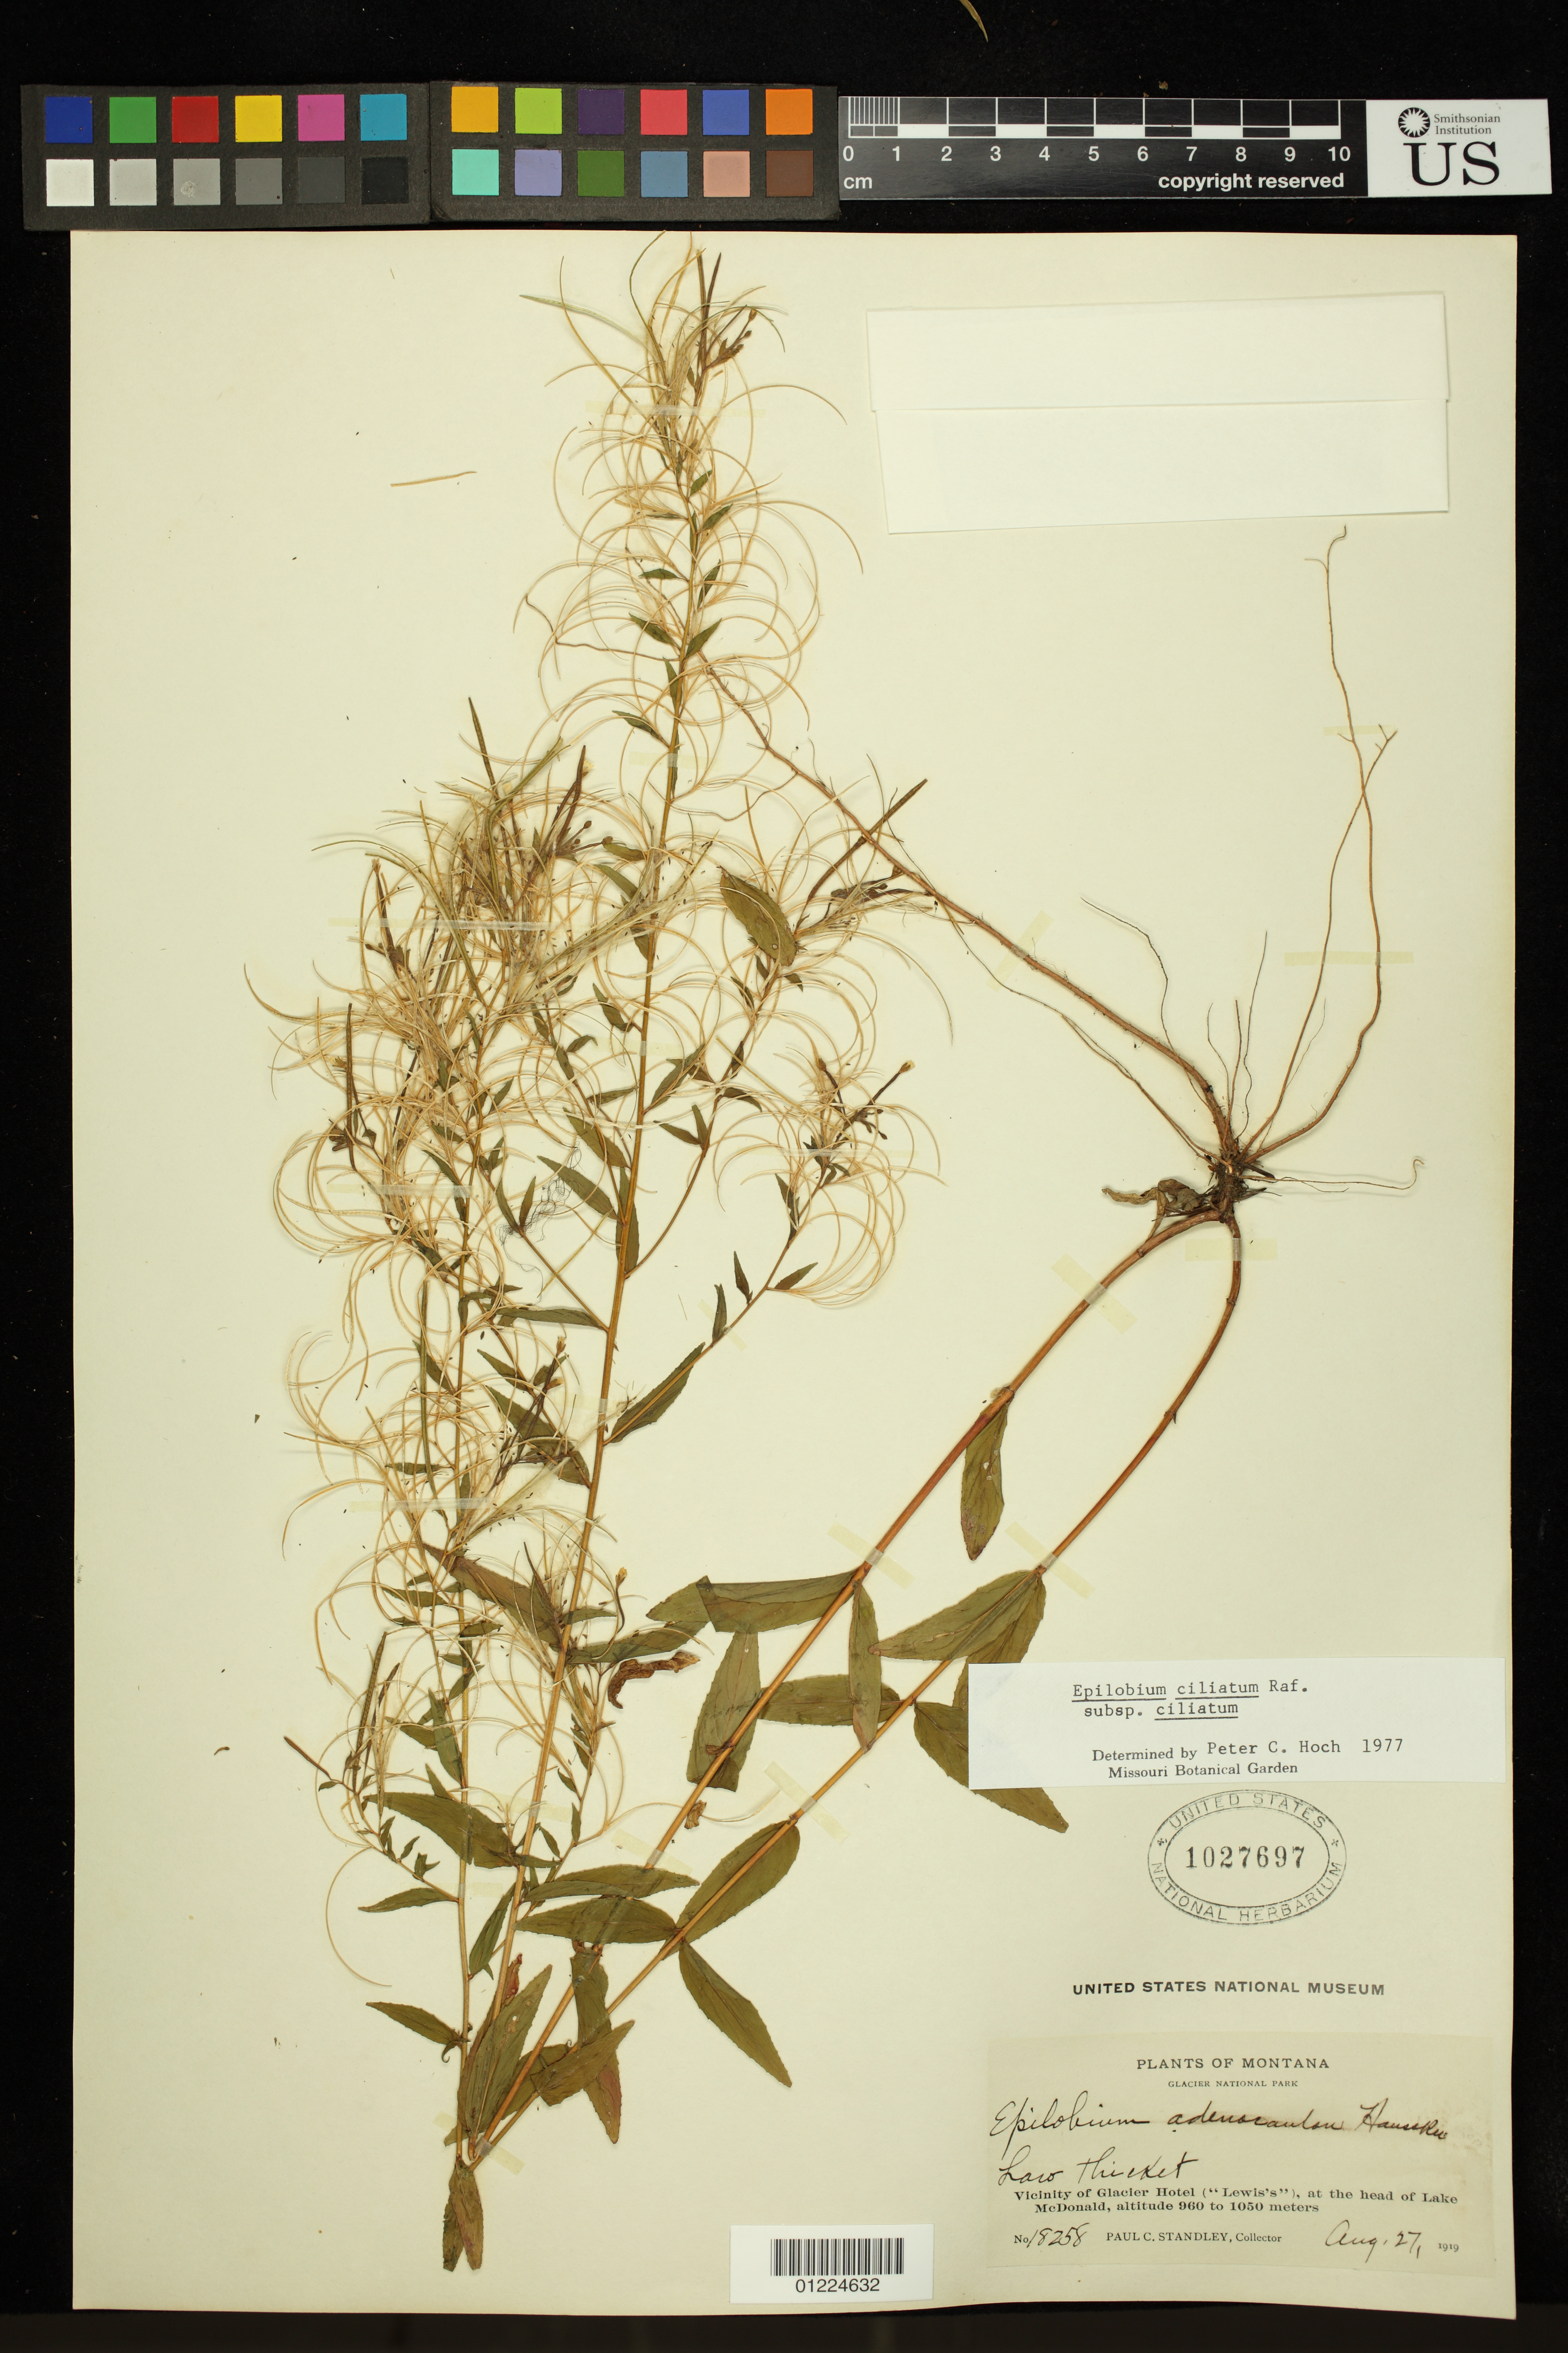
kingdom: Plantae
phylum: Tracheophyta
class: Magnoliopsida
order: Myrtales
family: Onagraceae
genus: Epilobium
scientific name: Epilobium ciliatum subsp. ciliatum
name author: Raf.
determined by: Hoch, P. C.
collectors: P. C. Standley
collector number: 18258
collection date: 1919-08-27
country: United States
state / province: Montana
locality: Glacier National Park. Vicinity of Glacier Hotel, at the head of Lake McDonald.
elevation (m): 960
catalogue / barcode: US 1027697